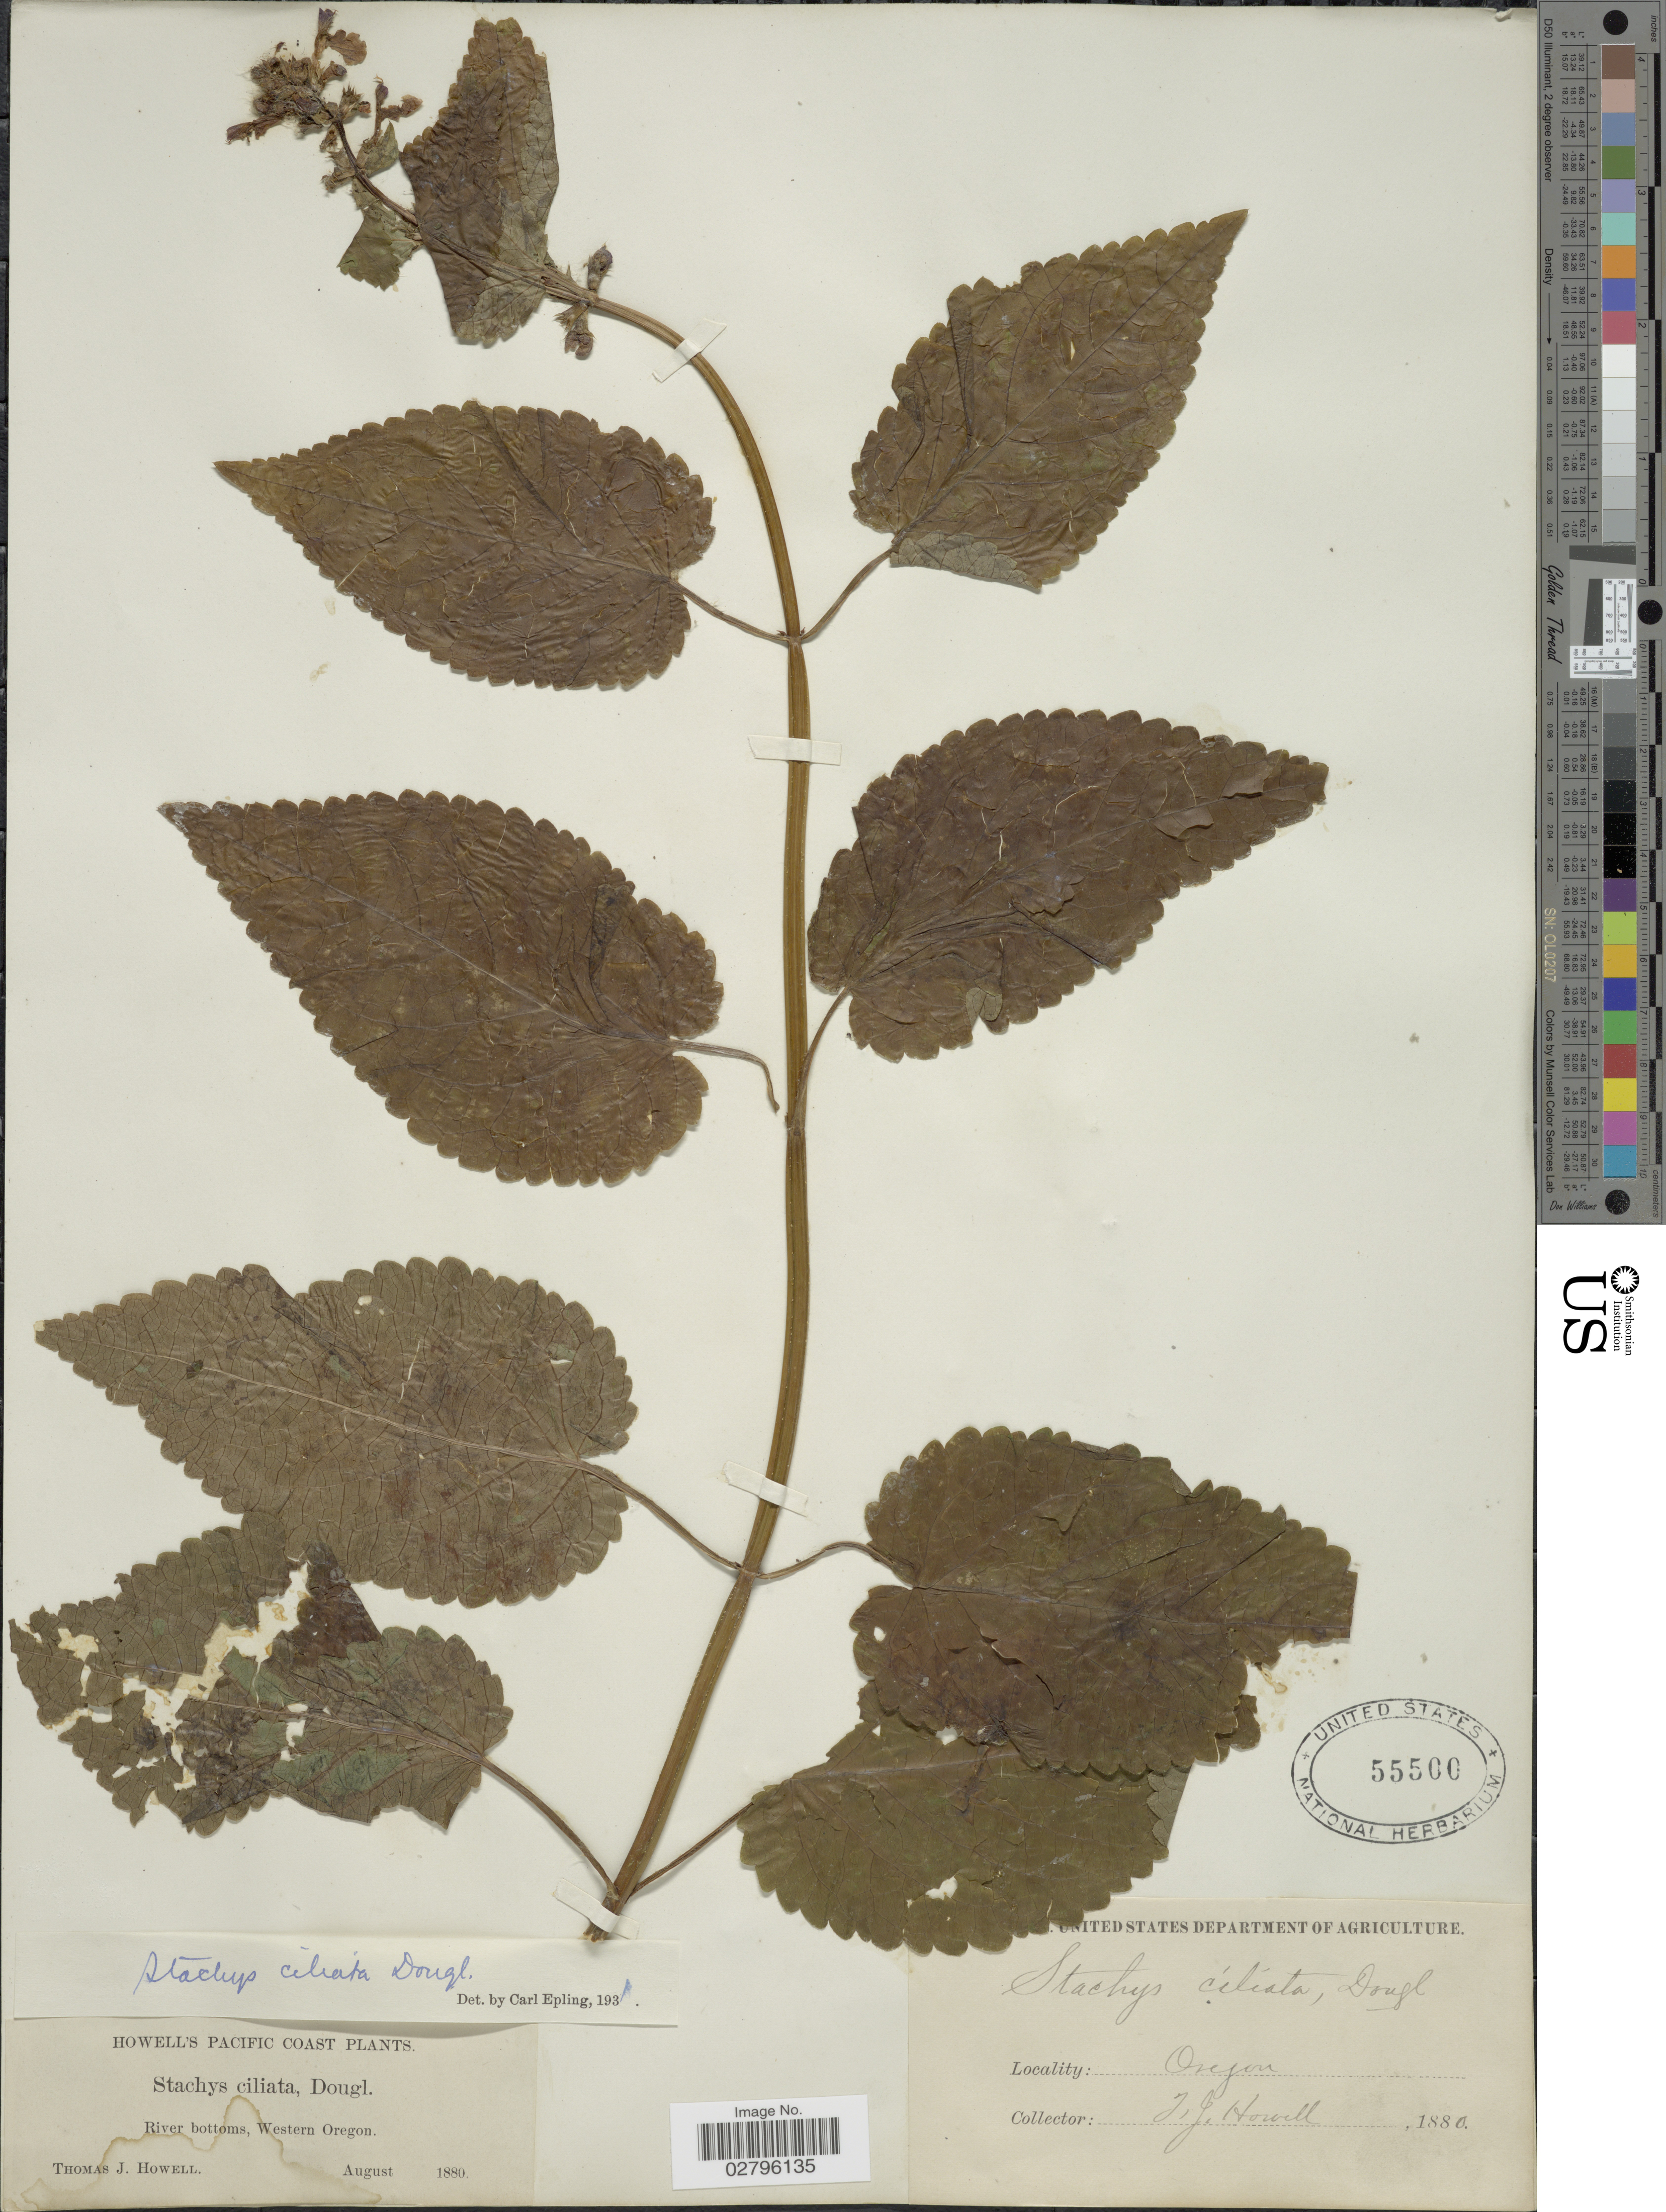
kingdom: Plantae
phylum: Tracheophyta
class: Magnoliopsida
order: Lamiales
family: Lamiaceae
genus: Stachys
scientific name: Stachys ciliata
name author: Douglas ex Benth.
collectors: T. J. Howell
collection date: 1880-08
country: United States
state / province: Oregon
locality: Pacific Coast, River bottoms, Western Oregon.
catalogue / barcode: US 55500